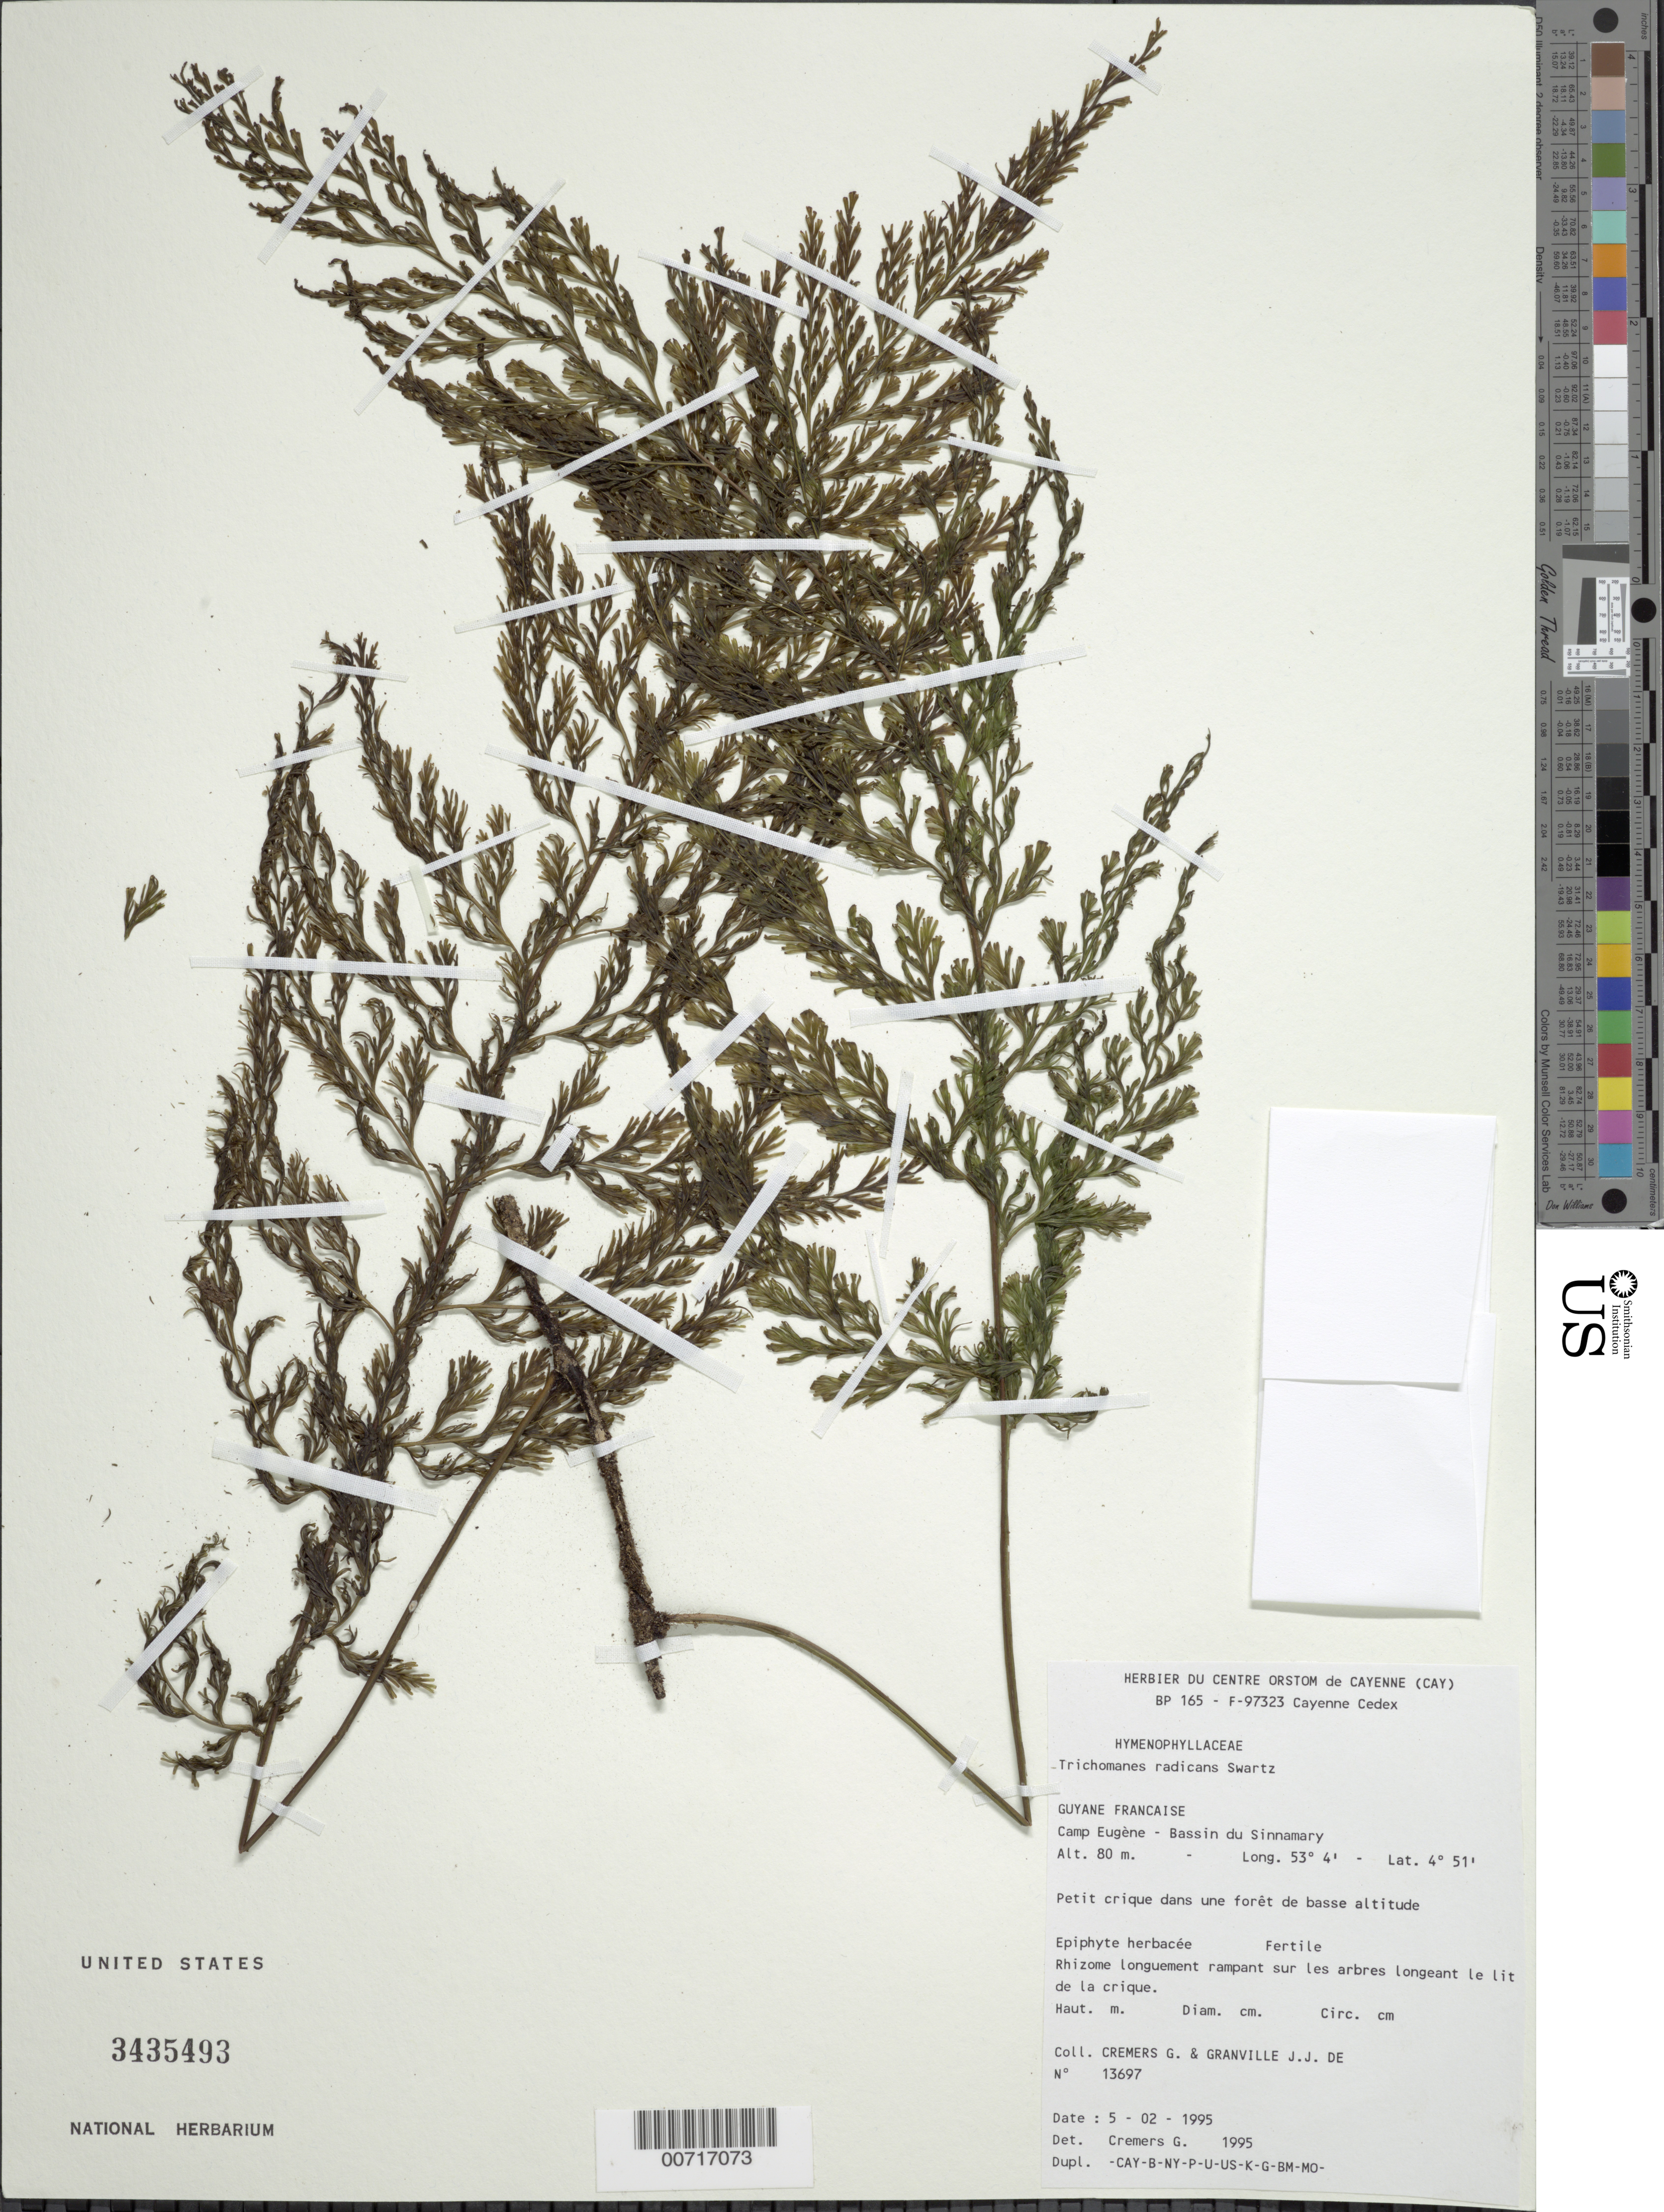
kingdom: Plantae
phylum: Tracheophyta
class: Polypodiopsida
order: Hymenophyllales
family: Hymenophyllaceae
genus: Vandenboschia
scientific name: Vandenboschia radicans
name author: (Sw.) Copel.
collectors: G. Cremers & J.-J. de Granville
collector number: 13697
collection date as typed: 5-Feb-95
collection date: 1995-02-05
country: French Guiana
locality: Camp Eugène, Bassin du Sinnamary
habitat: Small creek in low forest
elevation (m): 80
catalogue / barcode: US 3435493